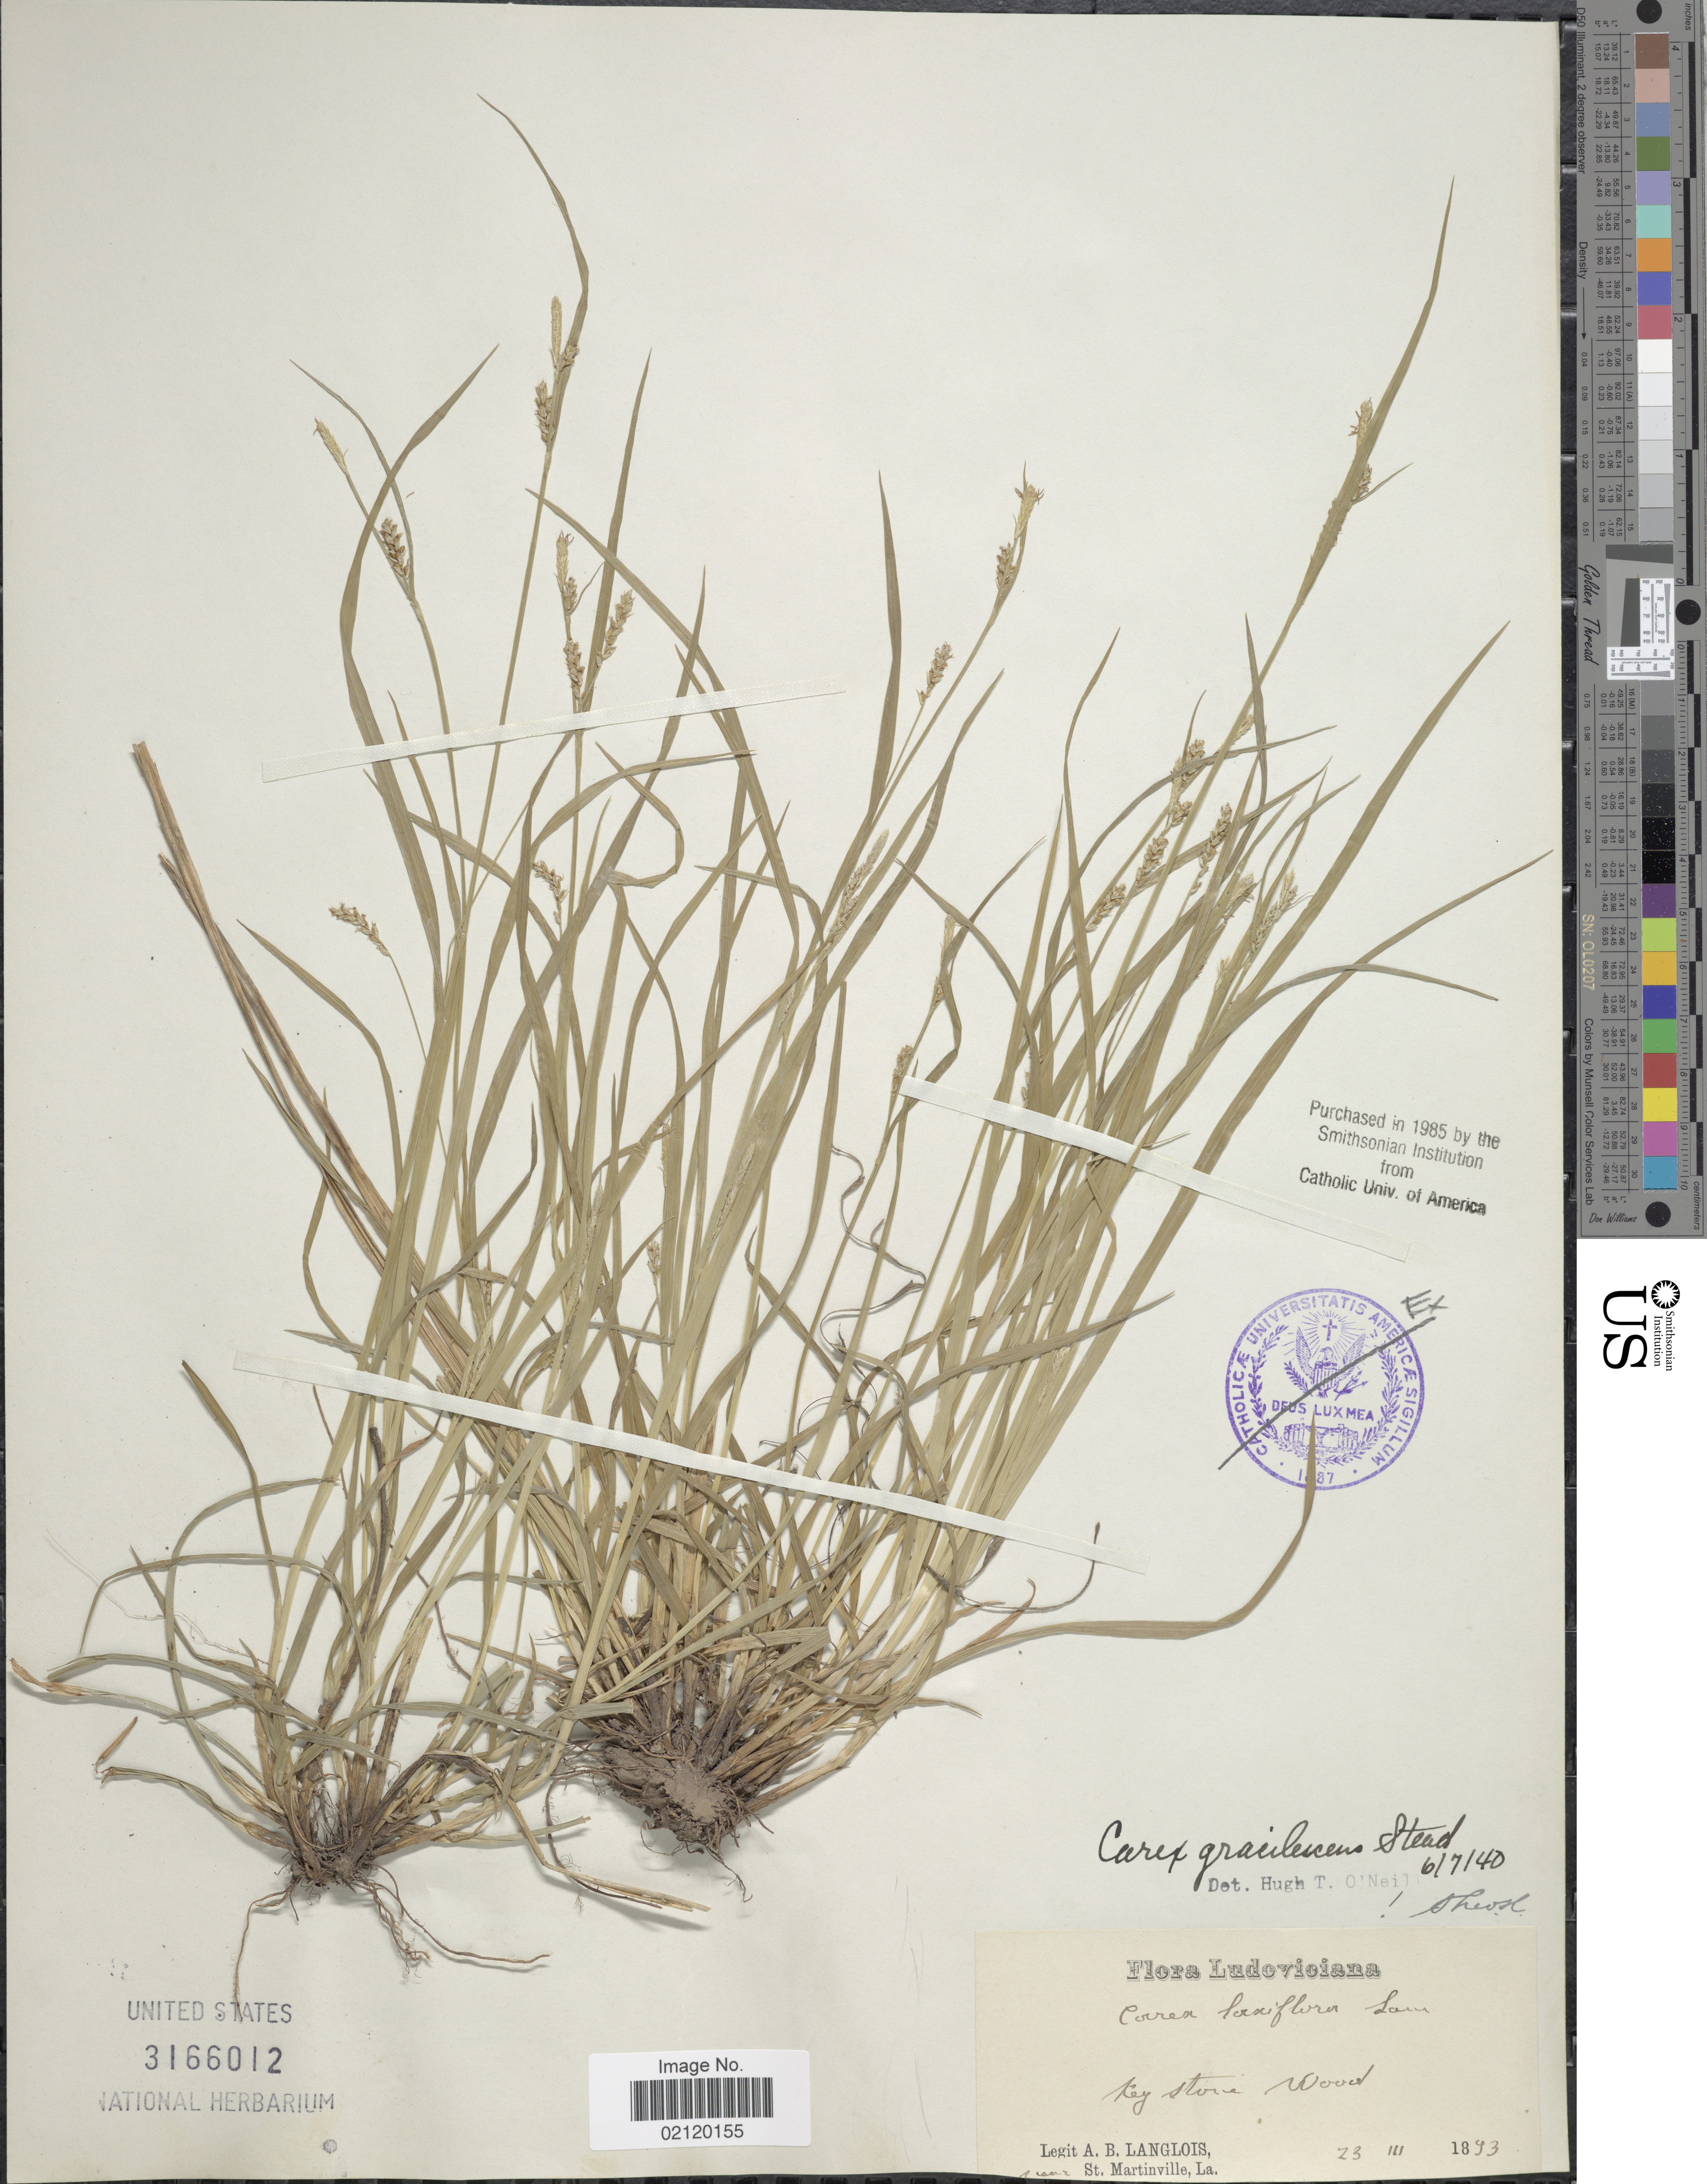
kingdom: Plantae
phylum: Tracheophyta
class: Liliopsida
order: Poales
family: Cyperaceae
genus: Carex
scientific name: Carex laxiflora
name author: Lam.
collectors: A. Langlois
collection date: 1893-03-23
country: United States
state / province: Louisiana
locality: Key stone Wood. Near St. Martinville, La.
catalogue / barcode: US 3166012